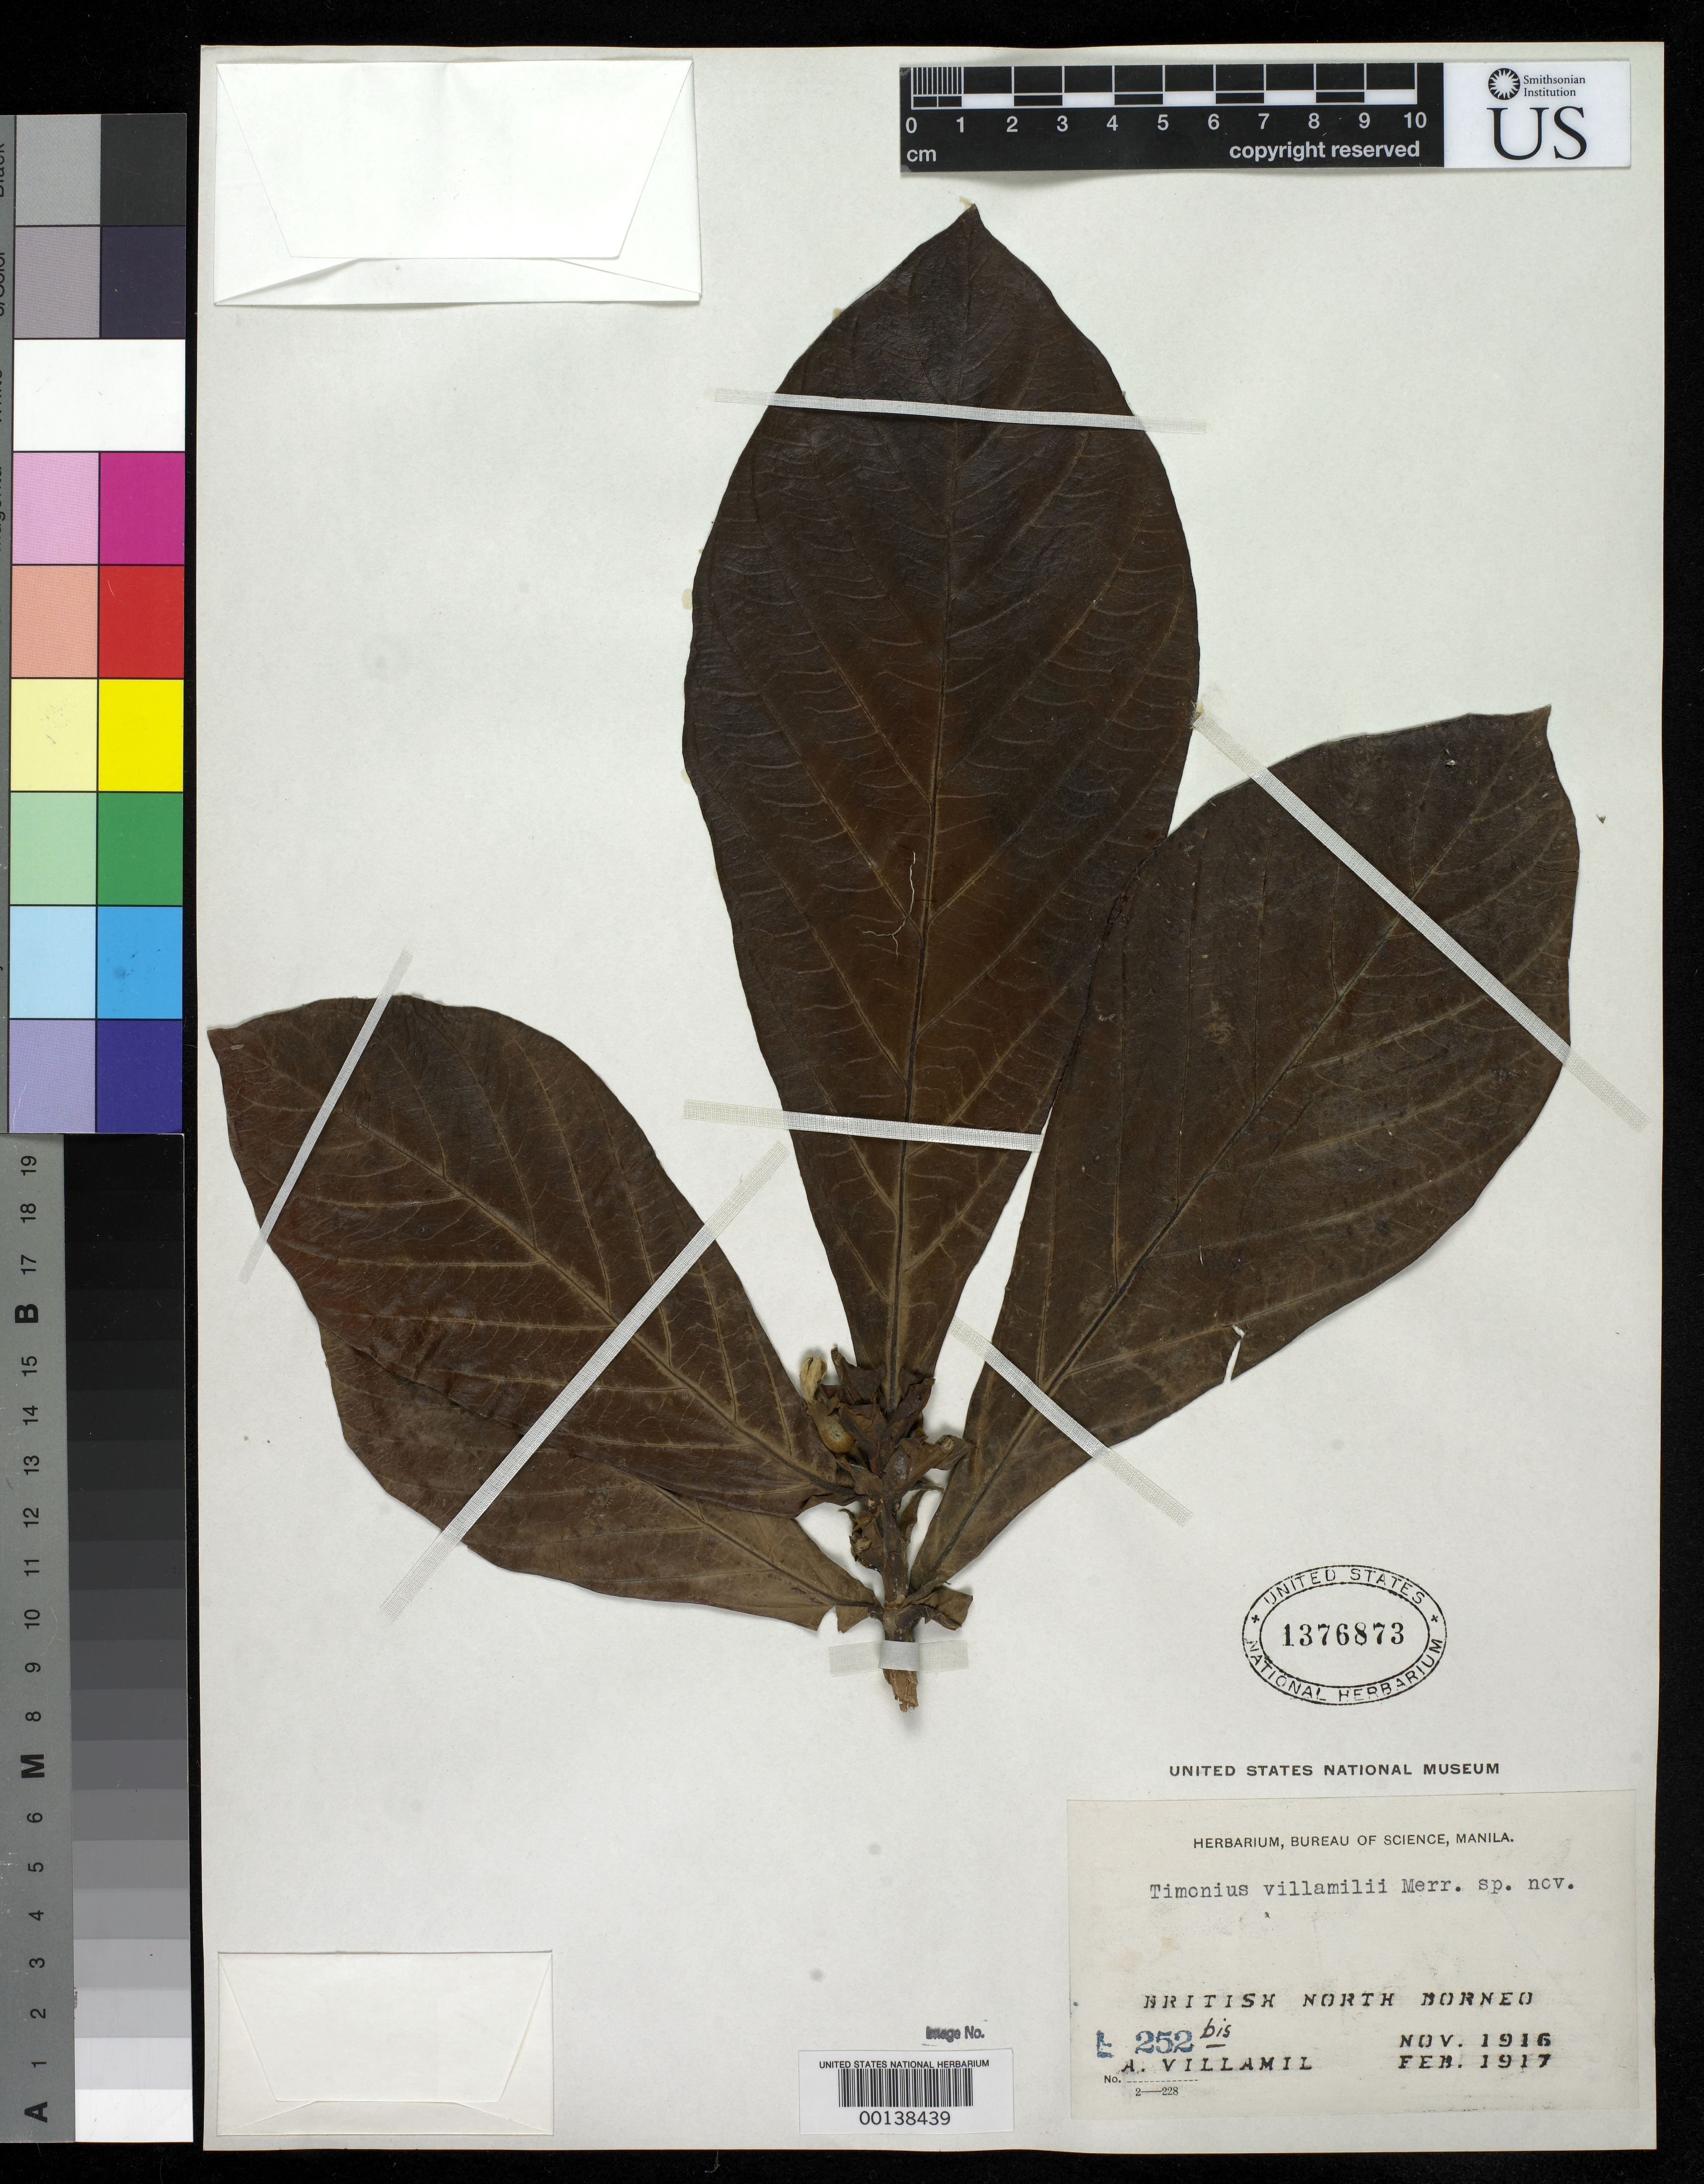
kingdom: Plantae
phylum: Tracheophyta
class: Magnoliopsida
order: Gentianales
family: Rubiaceae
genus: Timonius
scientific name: Timonius villamilii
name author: Merr.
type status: Isotype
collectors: A. Villamil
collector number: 252 bis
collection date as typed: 25 Nov 1916 and 02 Feb 1917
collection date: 1916-11-25,1917-02-02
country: Malaysia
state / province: Sabah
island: Borneo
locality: Sandakan.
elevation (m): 80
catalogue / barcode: US 1376873